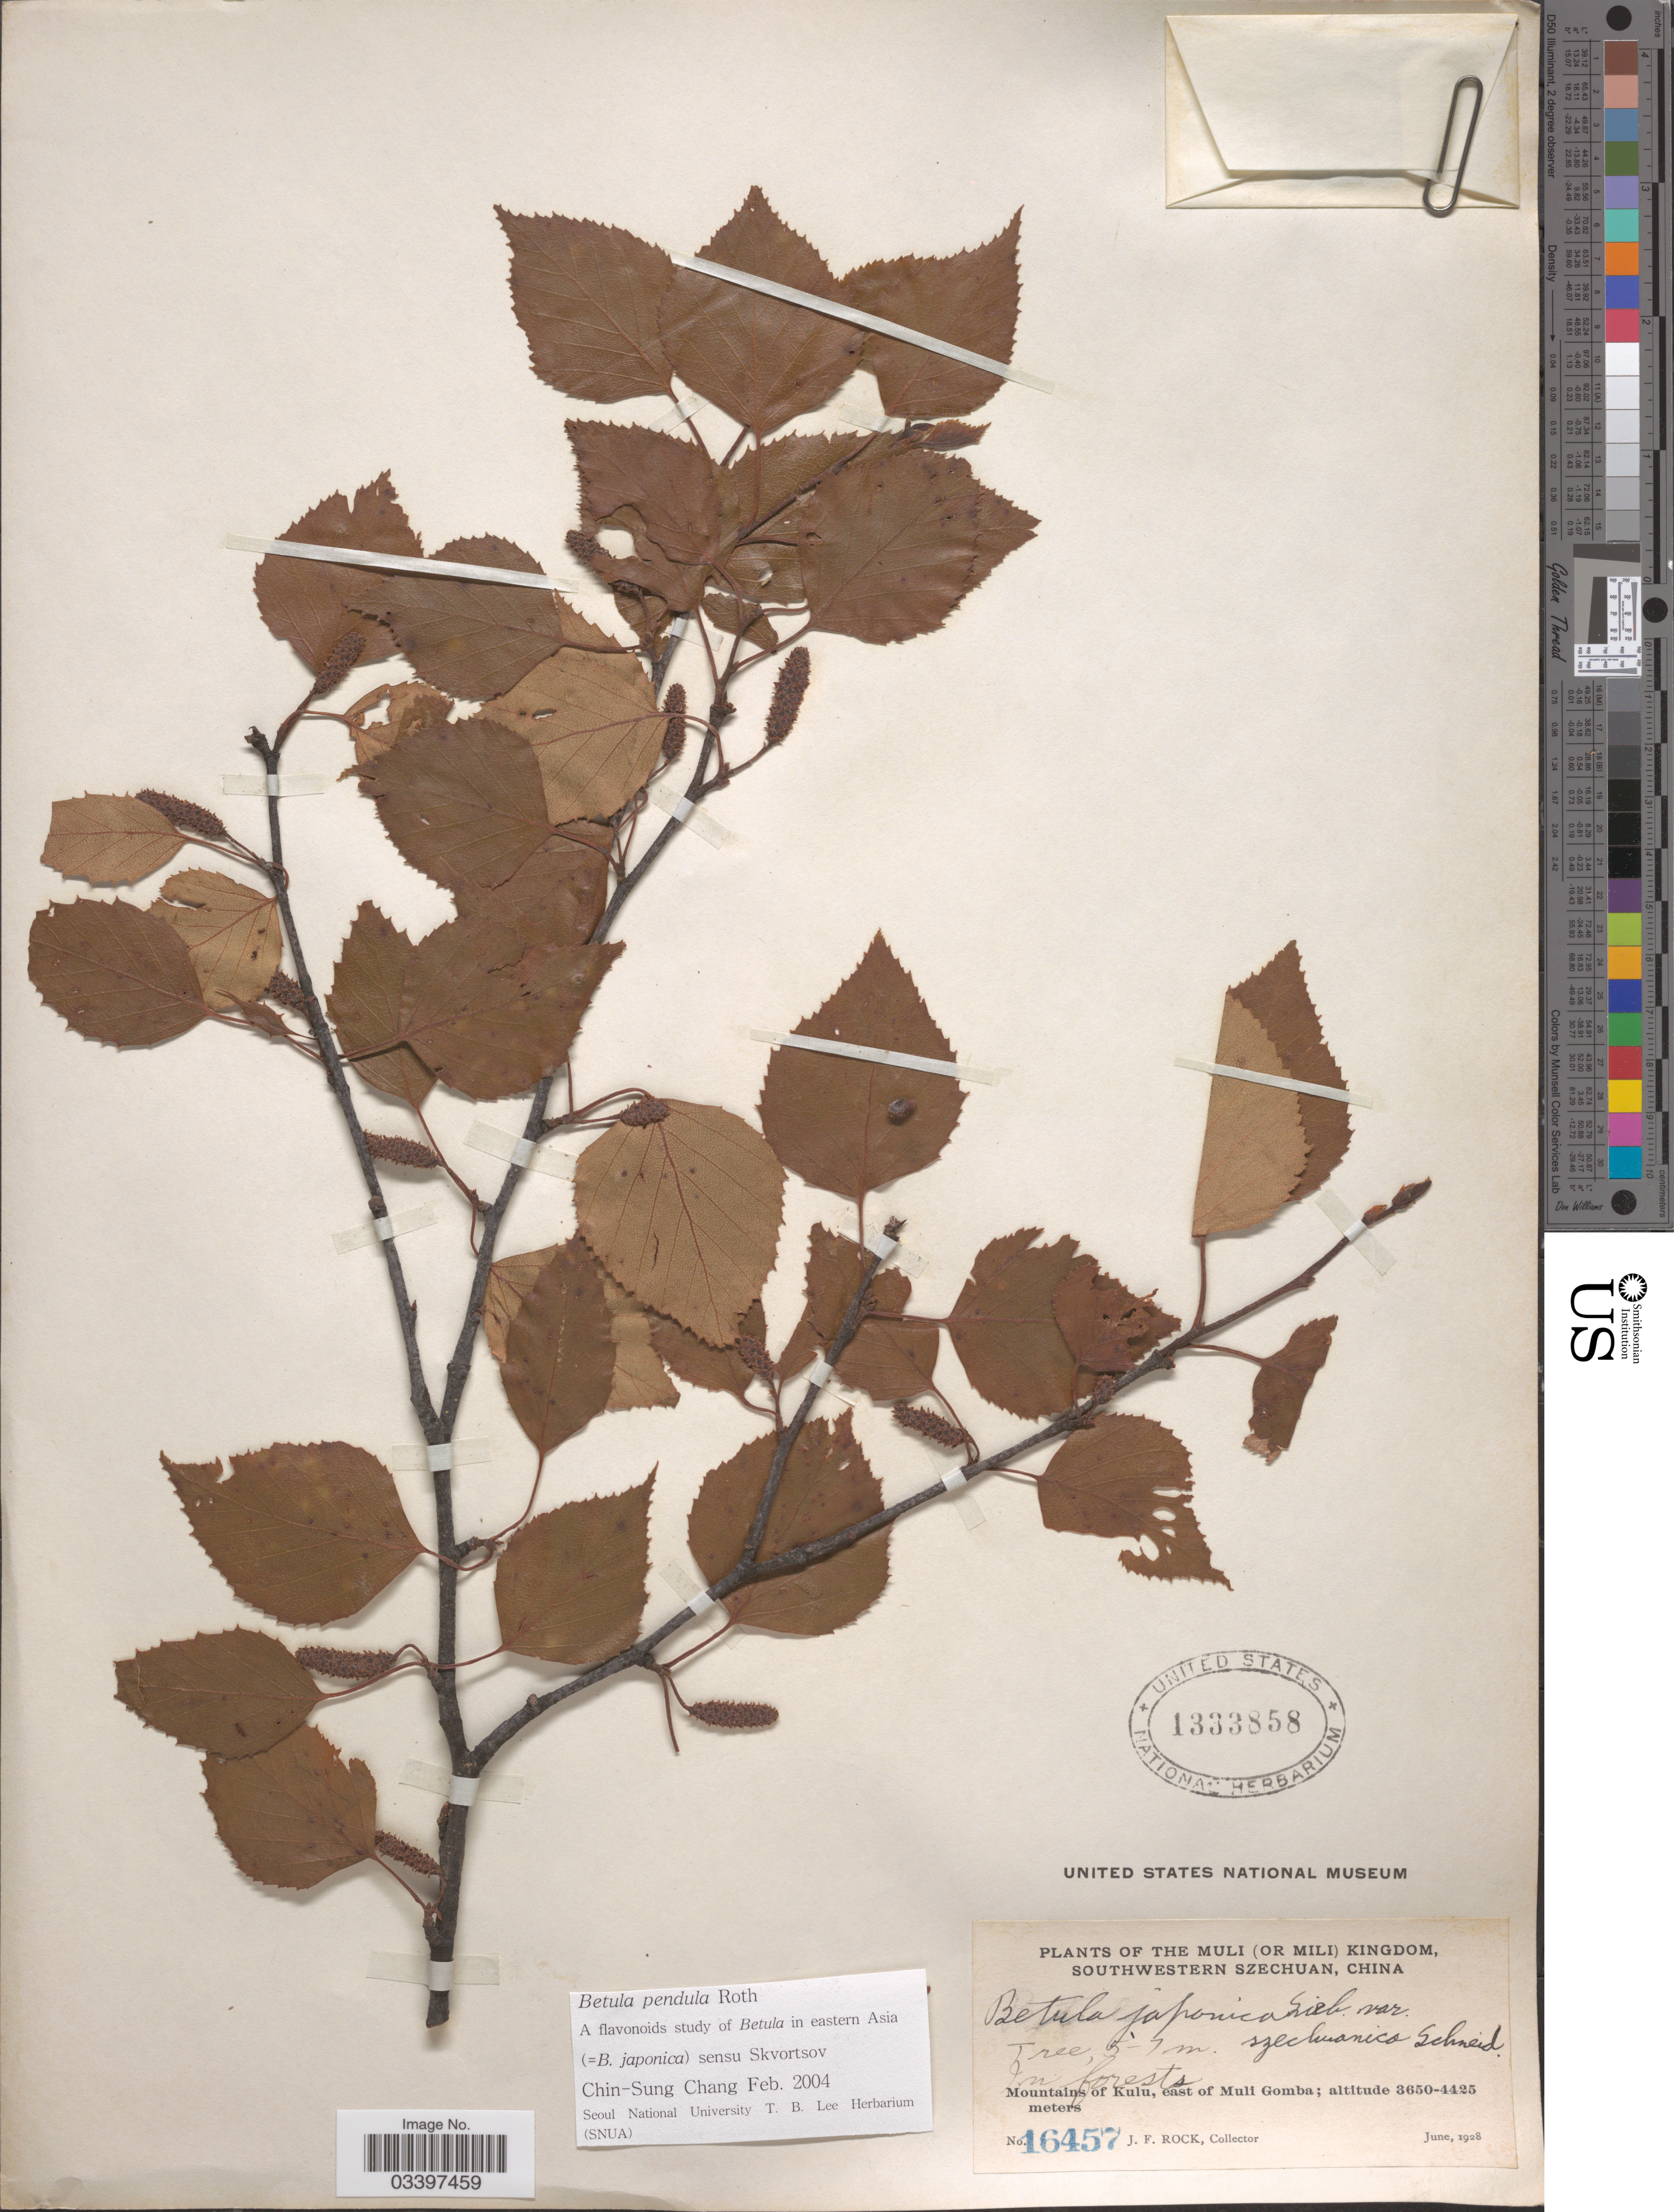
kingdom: Plantae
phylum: Tracheophyta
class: Magnoliopsida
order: Fagales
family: Betulaceae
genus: Betula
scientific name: Betula pendula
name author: Roth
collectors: J. Rock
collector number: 16457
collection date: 1928-06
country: China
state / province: Sichuan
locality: The Muli (or Mili) Kingdom, Southwestern Szechuan. Mountains of Kulu, east of Muli Gomba.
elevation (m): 3650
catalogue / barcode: US 1333858